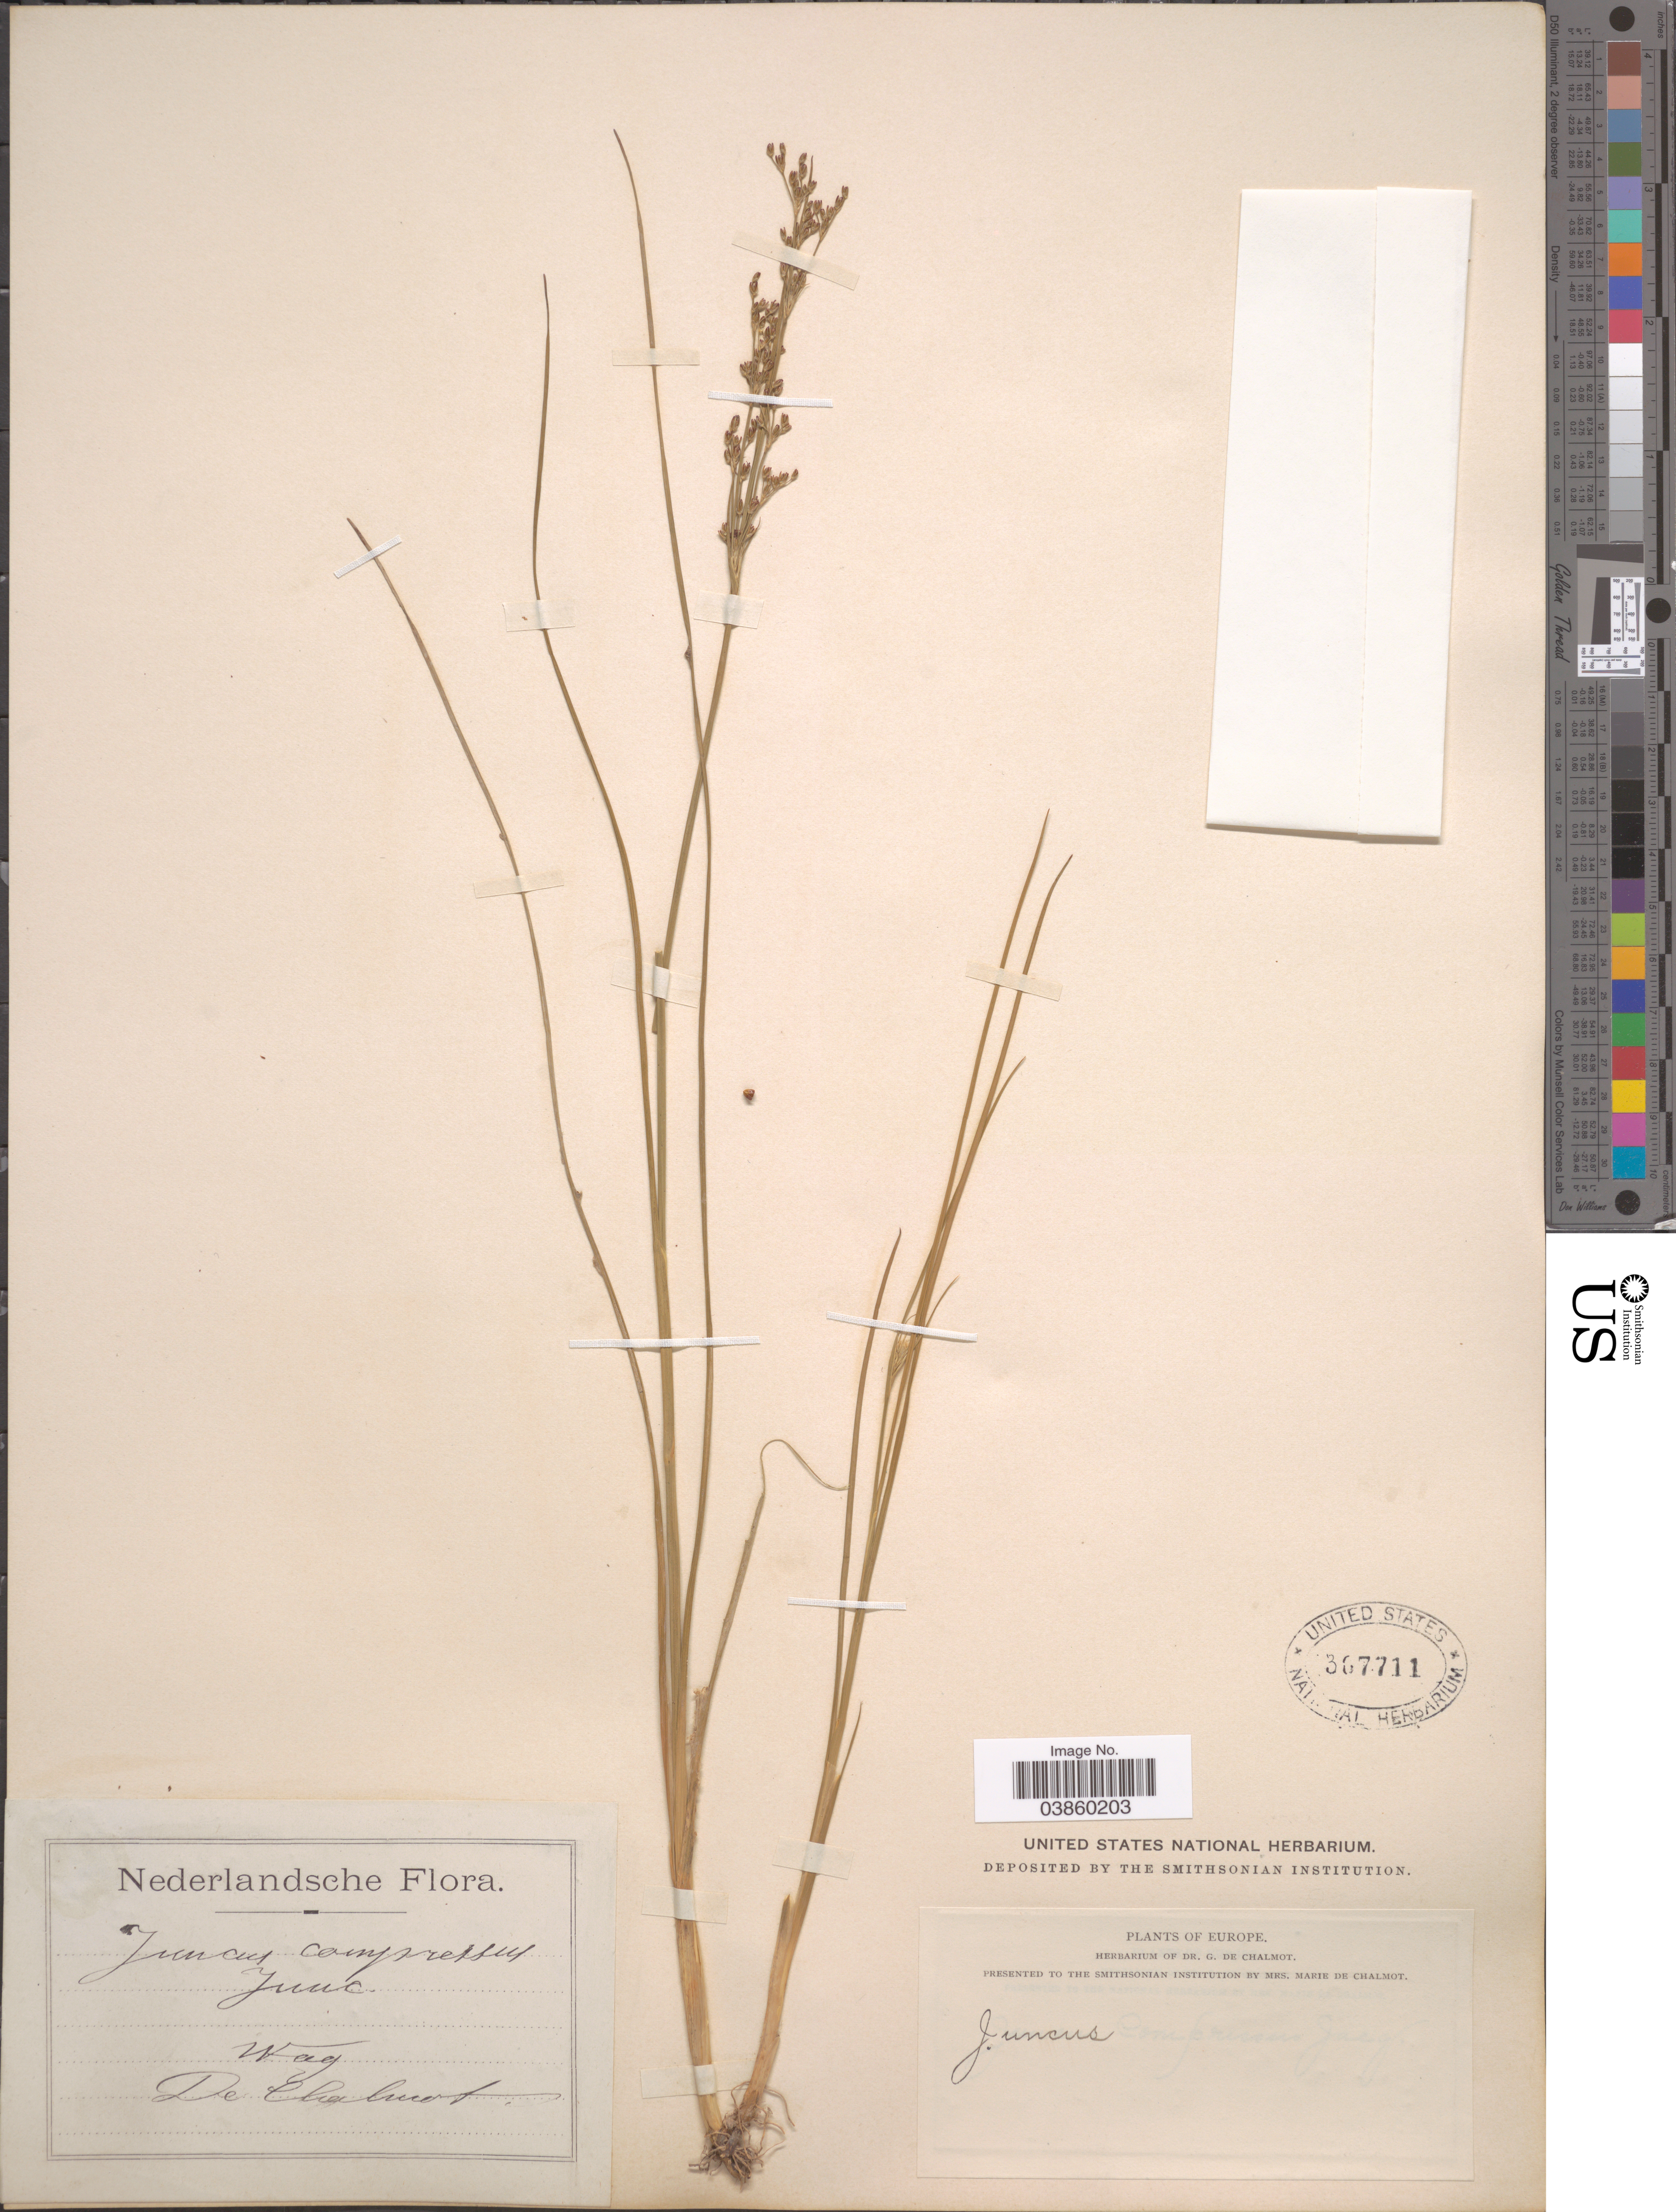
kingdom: Plantae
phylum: Tracheophyta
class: Liliopsida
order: Poales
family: Juncaceae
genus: Juncus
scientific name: Juncus compressus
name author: Jacq.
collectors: G. de Chalmot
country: Netherlands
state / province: Gelderland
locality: Wag.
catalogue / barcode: US 367711